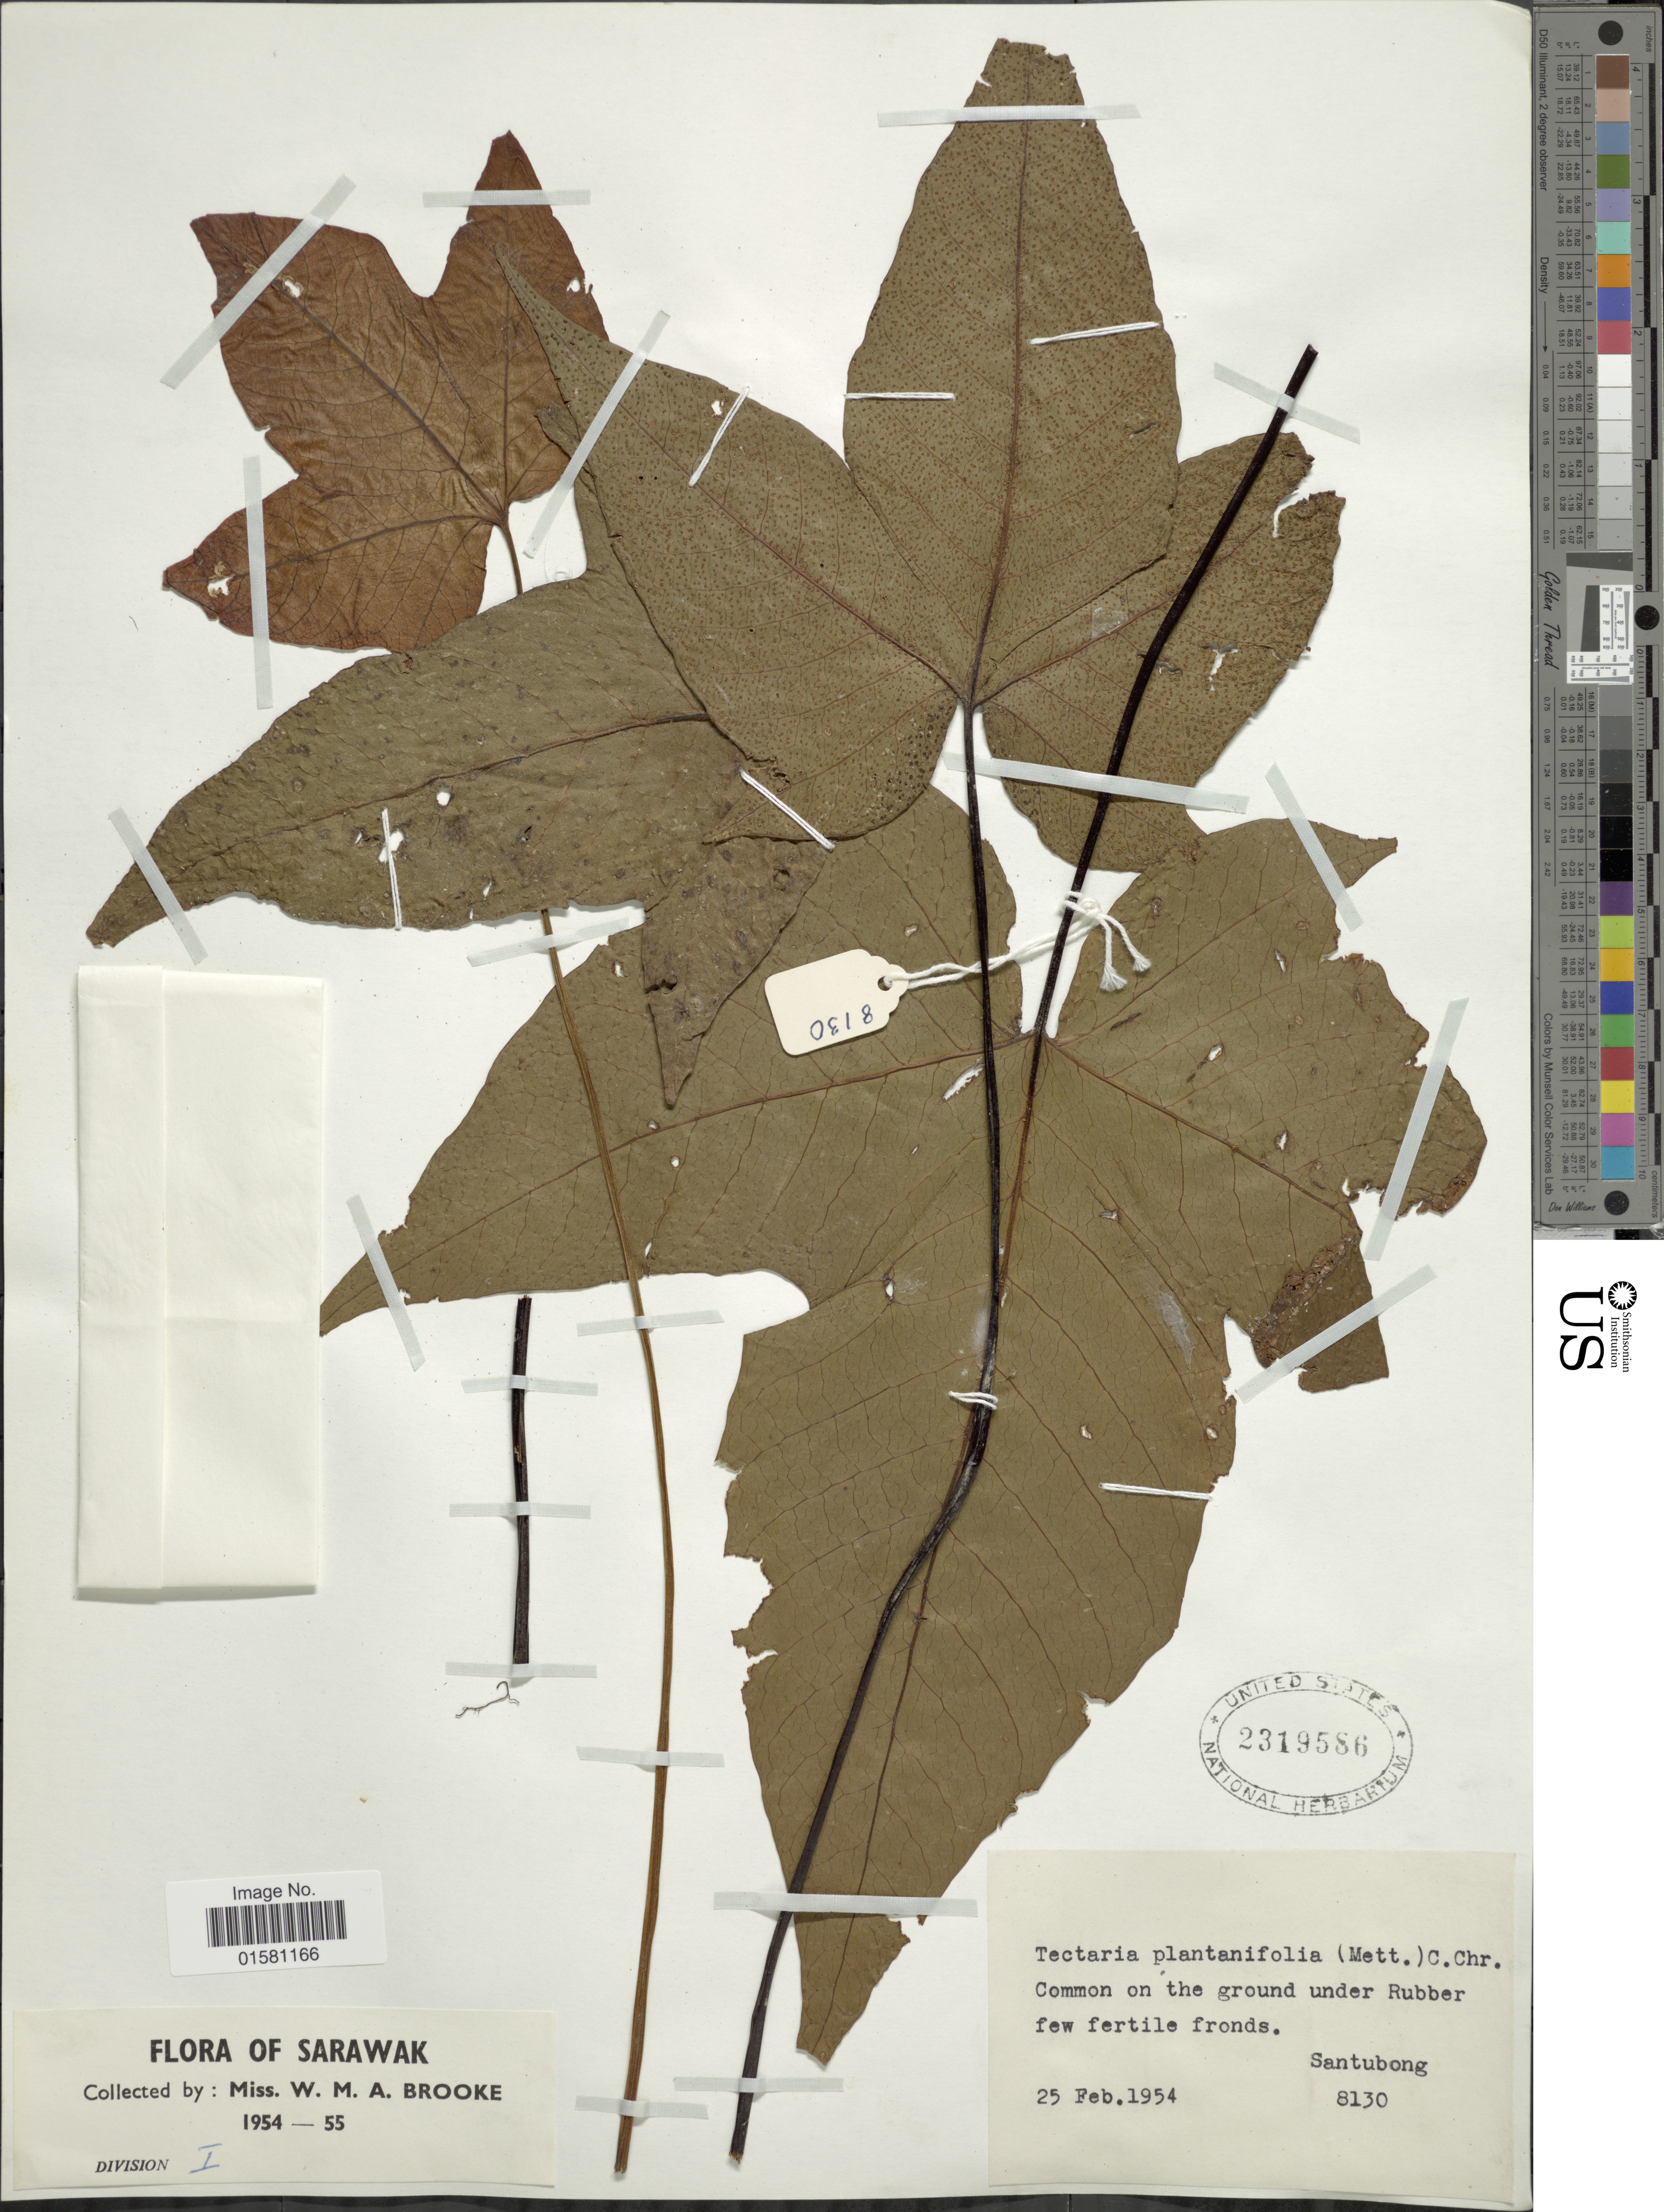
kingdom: Plantae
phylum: Tracheophyta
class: Polypodiopsida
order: Polypodiales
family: Tectariaceae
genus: Tectaria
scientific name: Tectaria palmata var. platanifolia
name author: (Mett.) Holttum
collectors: W. Brooke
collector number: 8130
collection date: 1954-02-25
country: Malaysia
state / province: Sarawak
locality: Santubong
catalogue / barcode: US 2319586